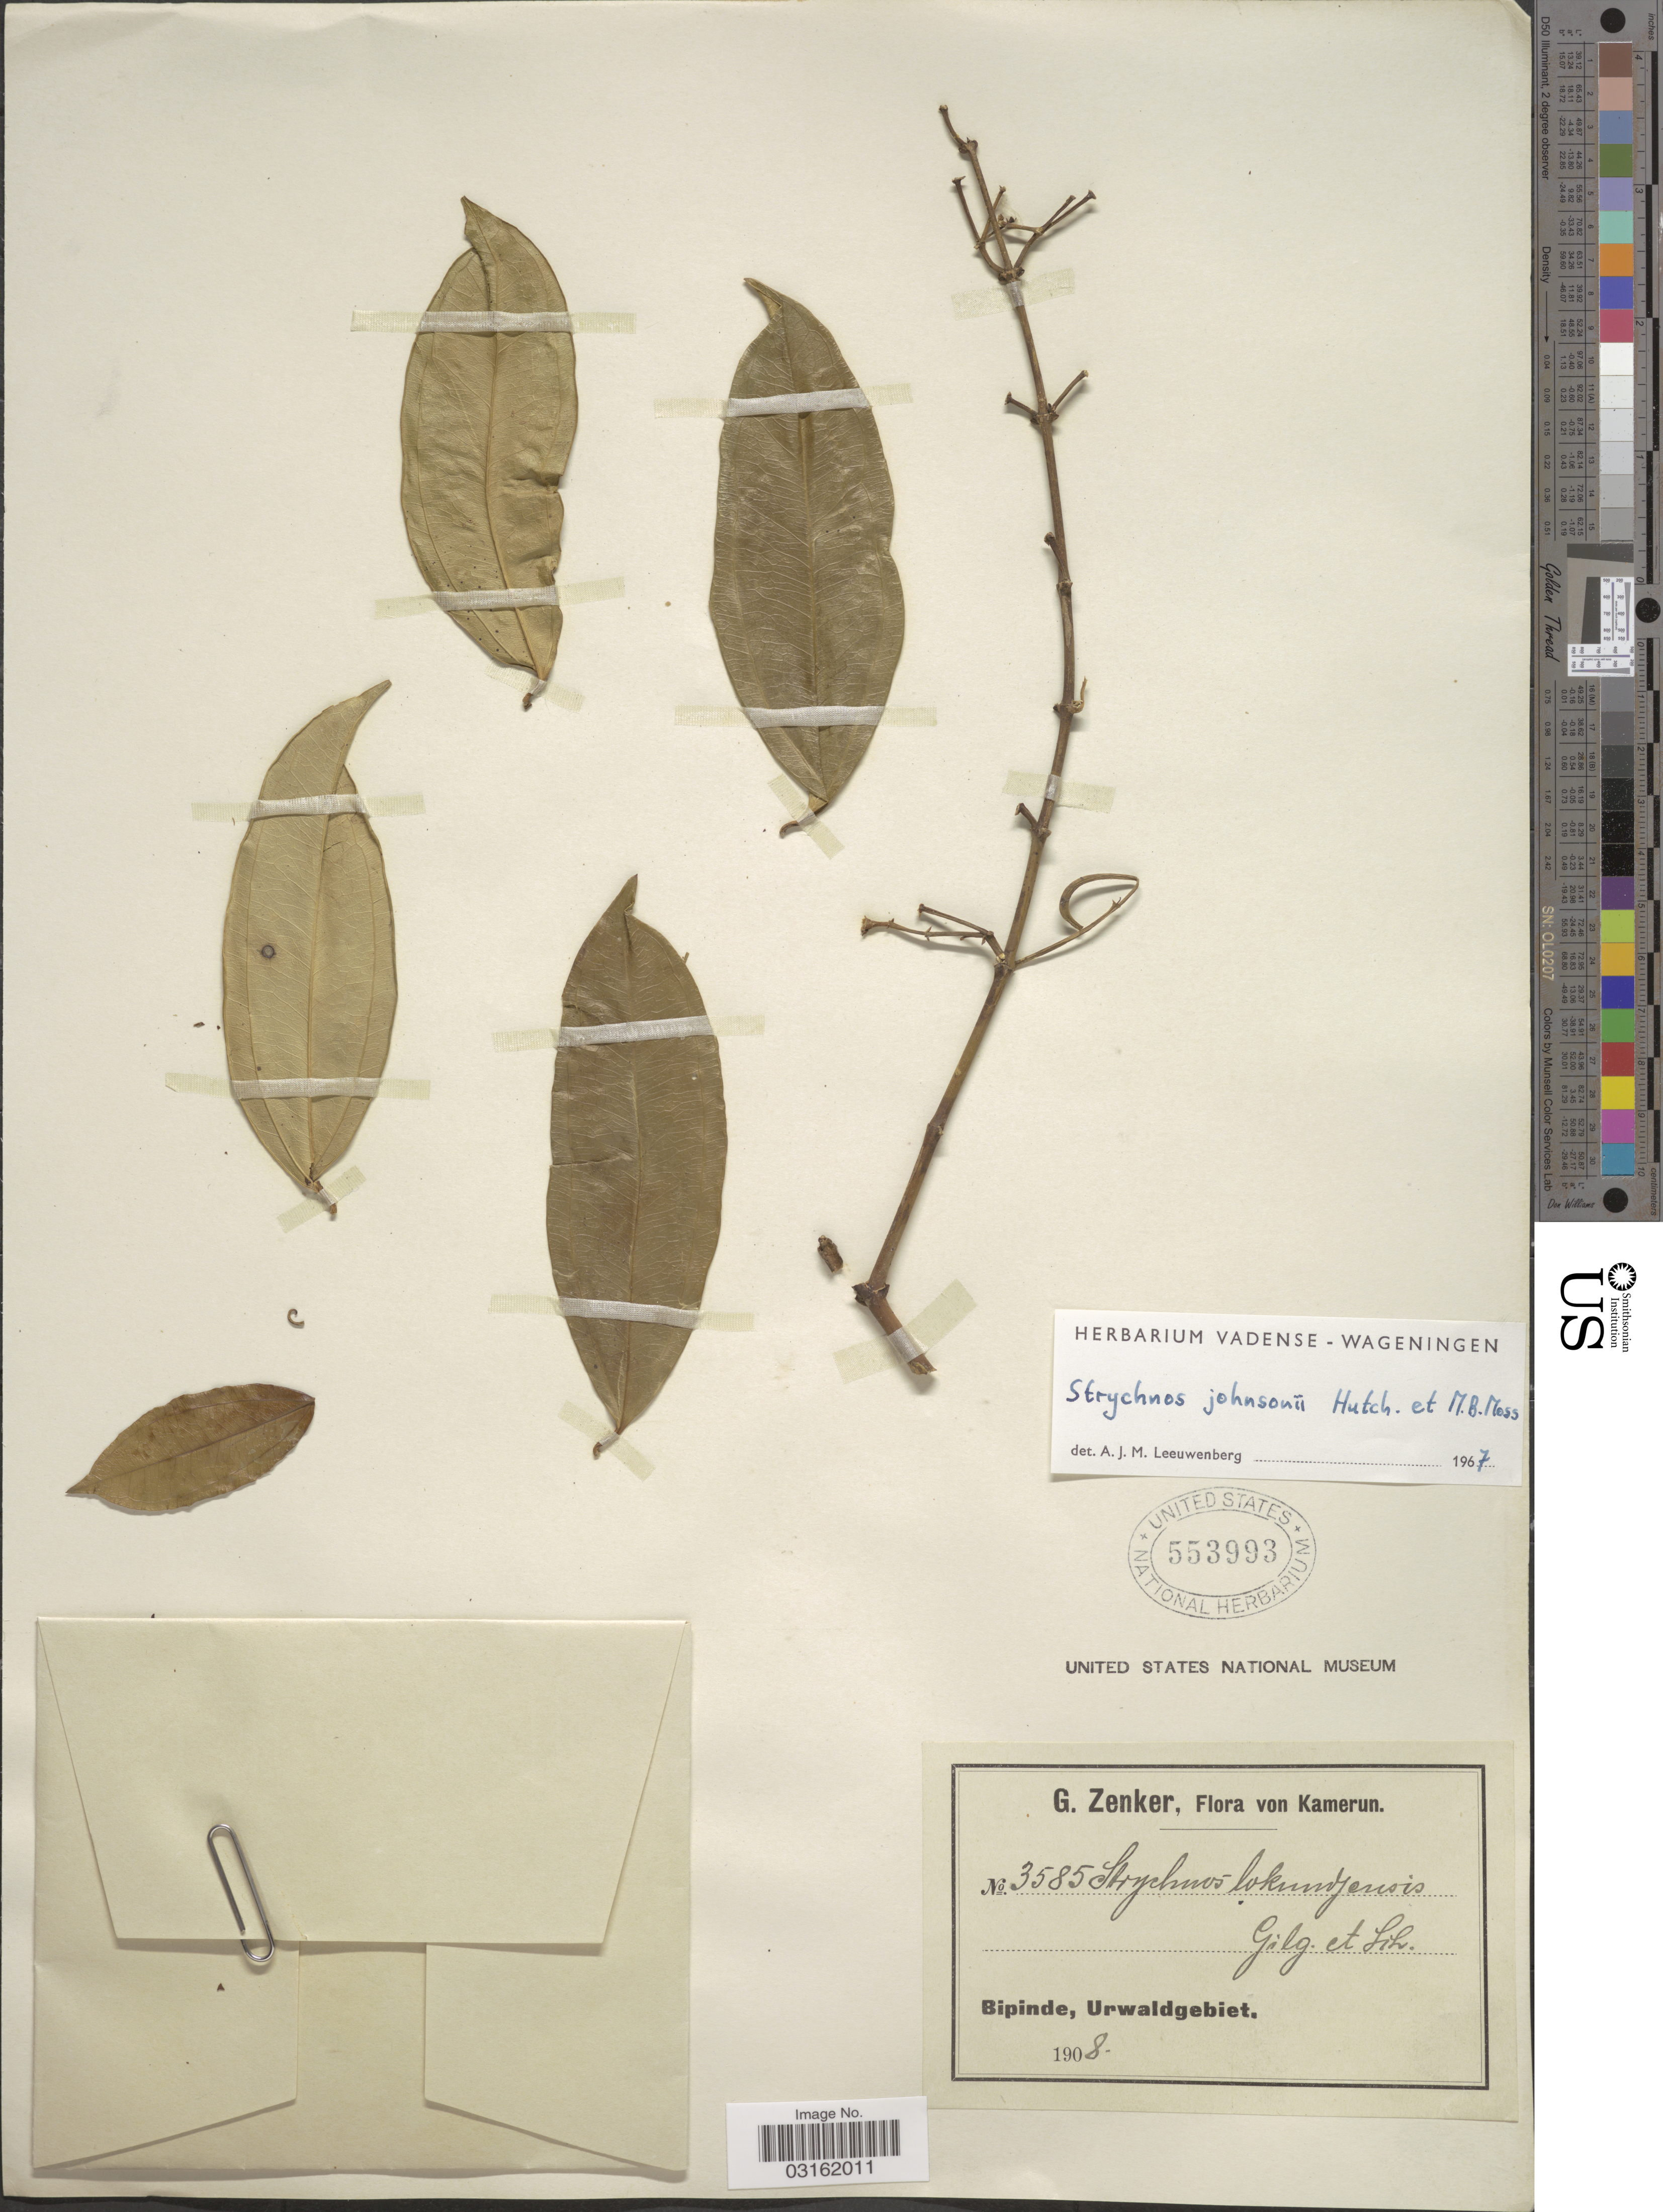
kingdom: Plantae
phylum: Tracheophyta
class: Magnoliopsida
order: Gentianales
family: Loganiaceae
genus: Strychnos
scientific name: Strychnos johnsonii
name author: Hutch. & M.B. Moss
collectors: G. A. Zenker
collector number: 3585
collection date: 1908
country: Cameroon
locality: Kamerun. Bipinde, Urwaldgebiet.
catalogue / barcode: US 553993